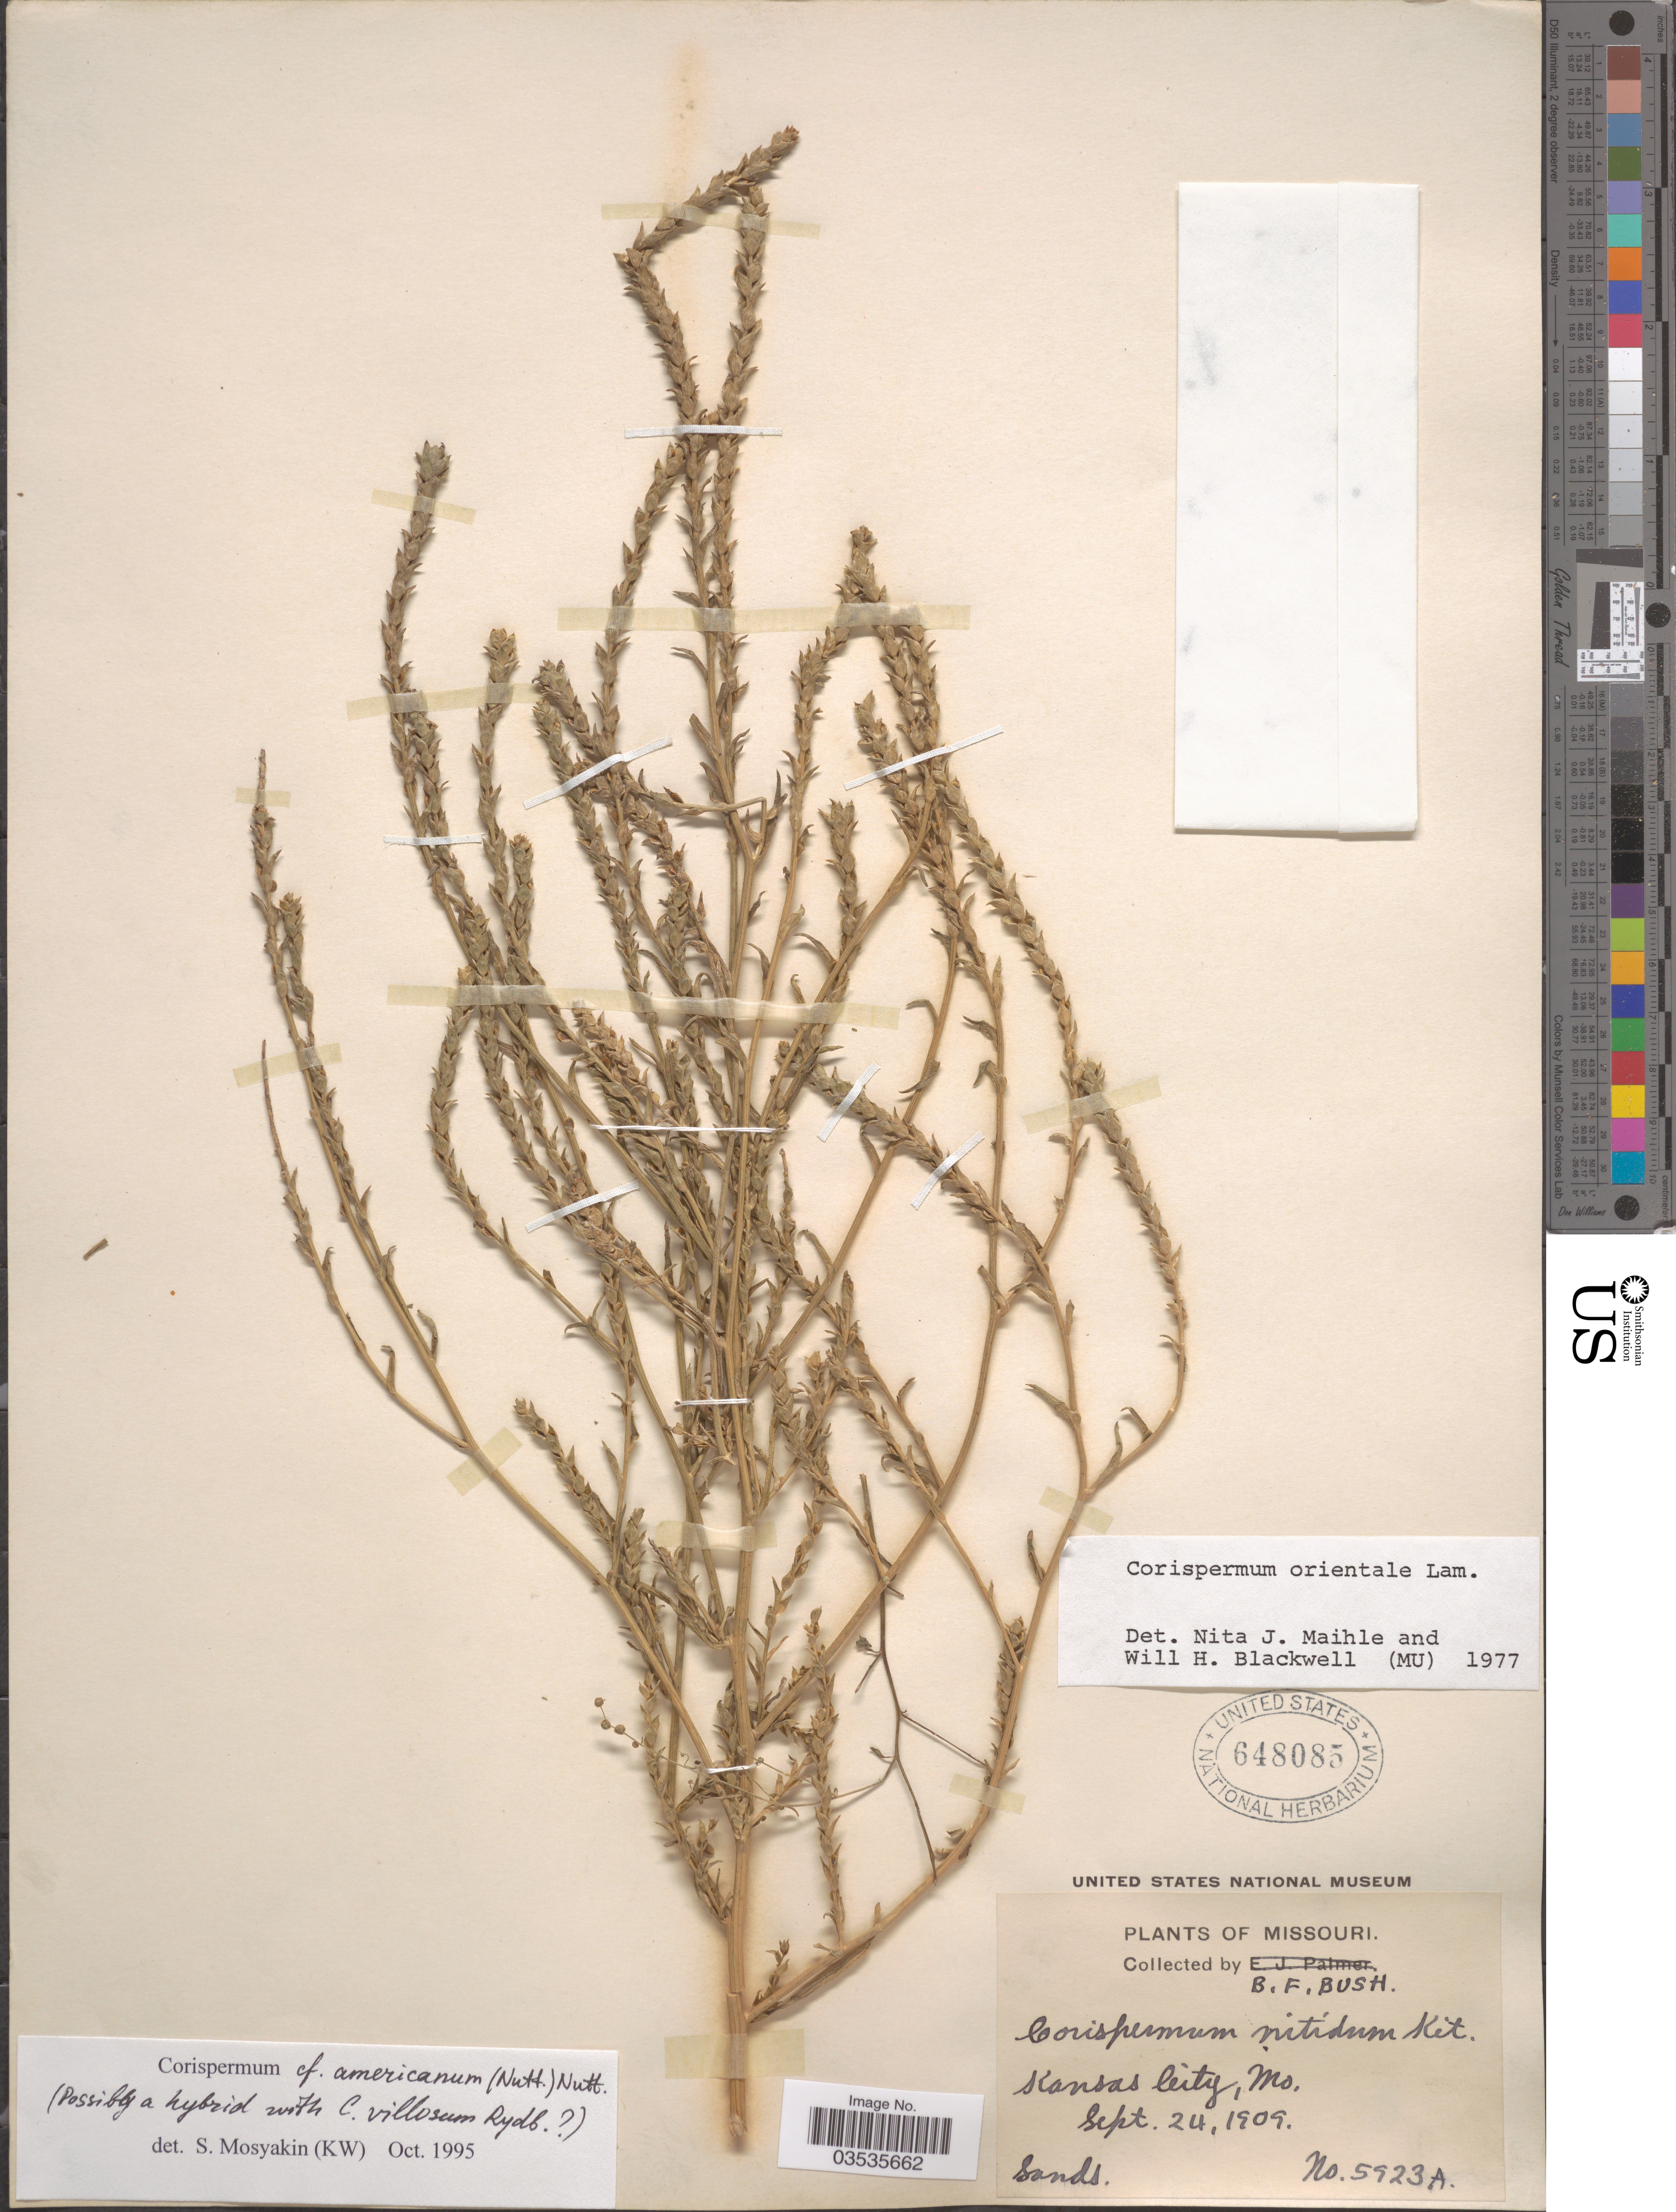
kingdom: Plantae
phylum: Tracheophyta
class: Magnoliopsida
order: Caryophyllales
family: Amaranthaceae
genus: Corispermum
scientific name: Corispermum villosum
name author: Rydb.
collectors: B. F. Bush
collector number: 5923A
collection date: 1909-09-24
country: United States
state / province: Missouri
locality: Kansas City.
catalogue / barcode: US 648085